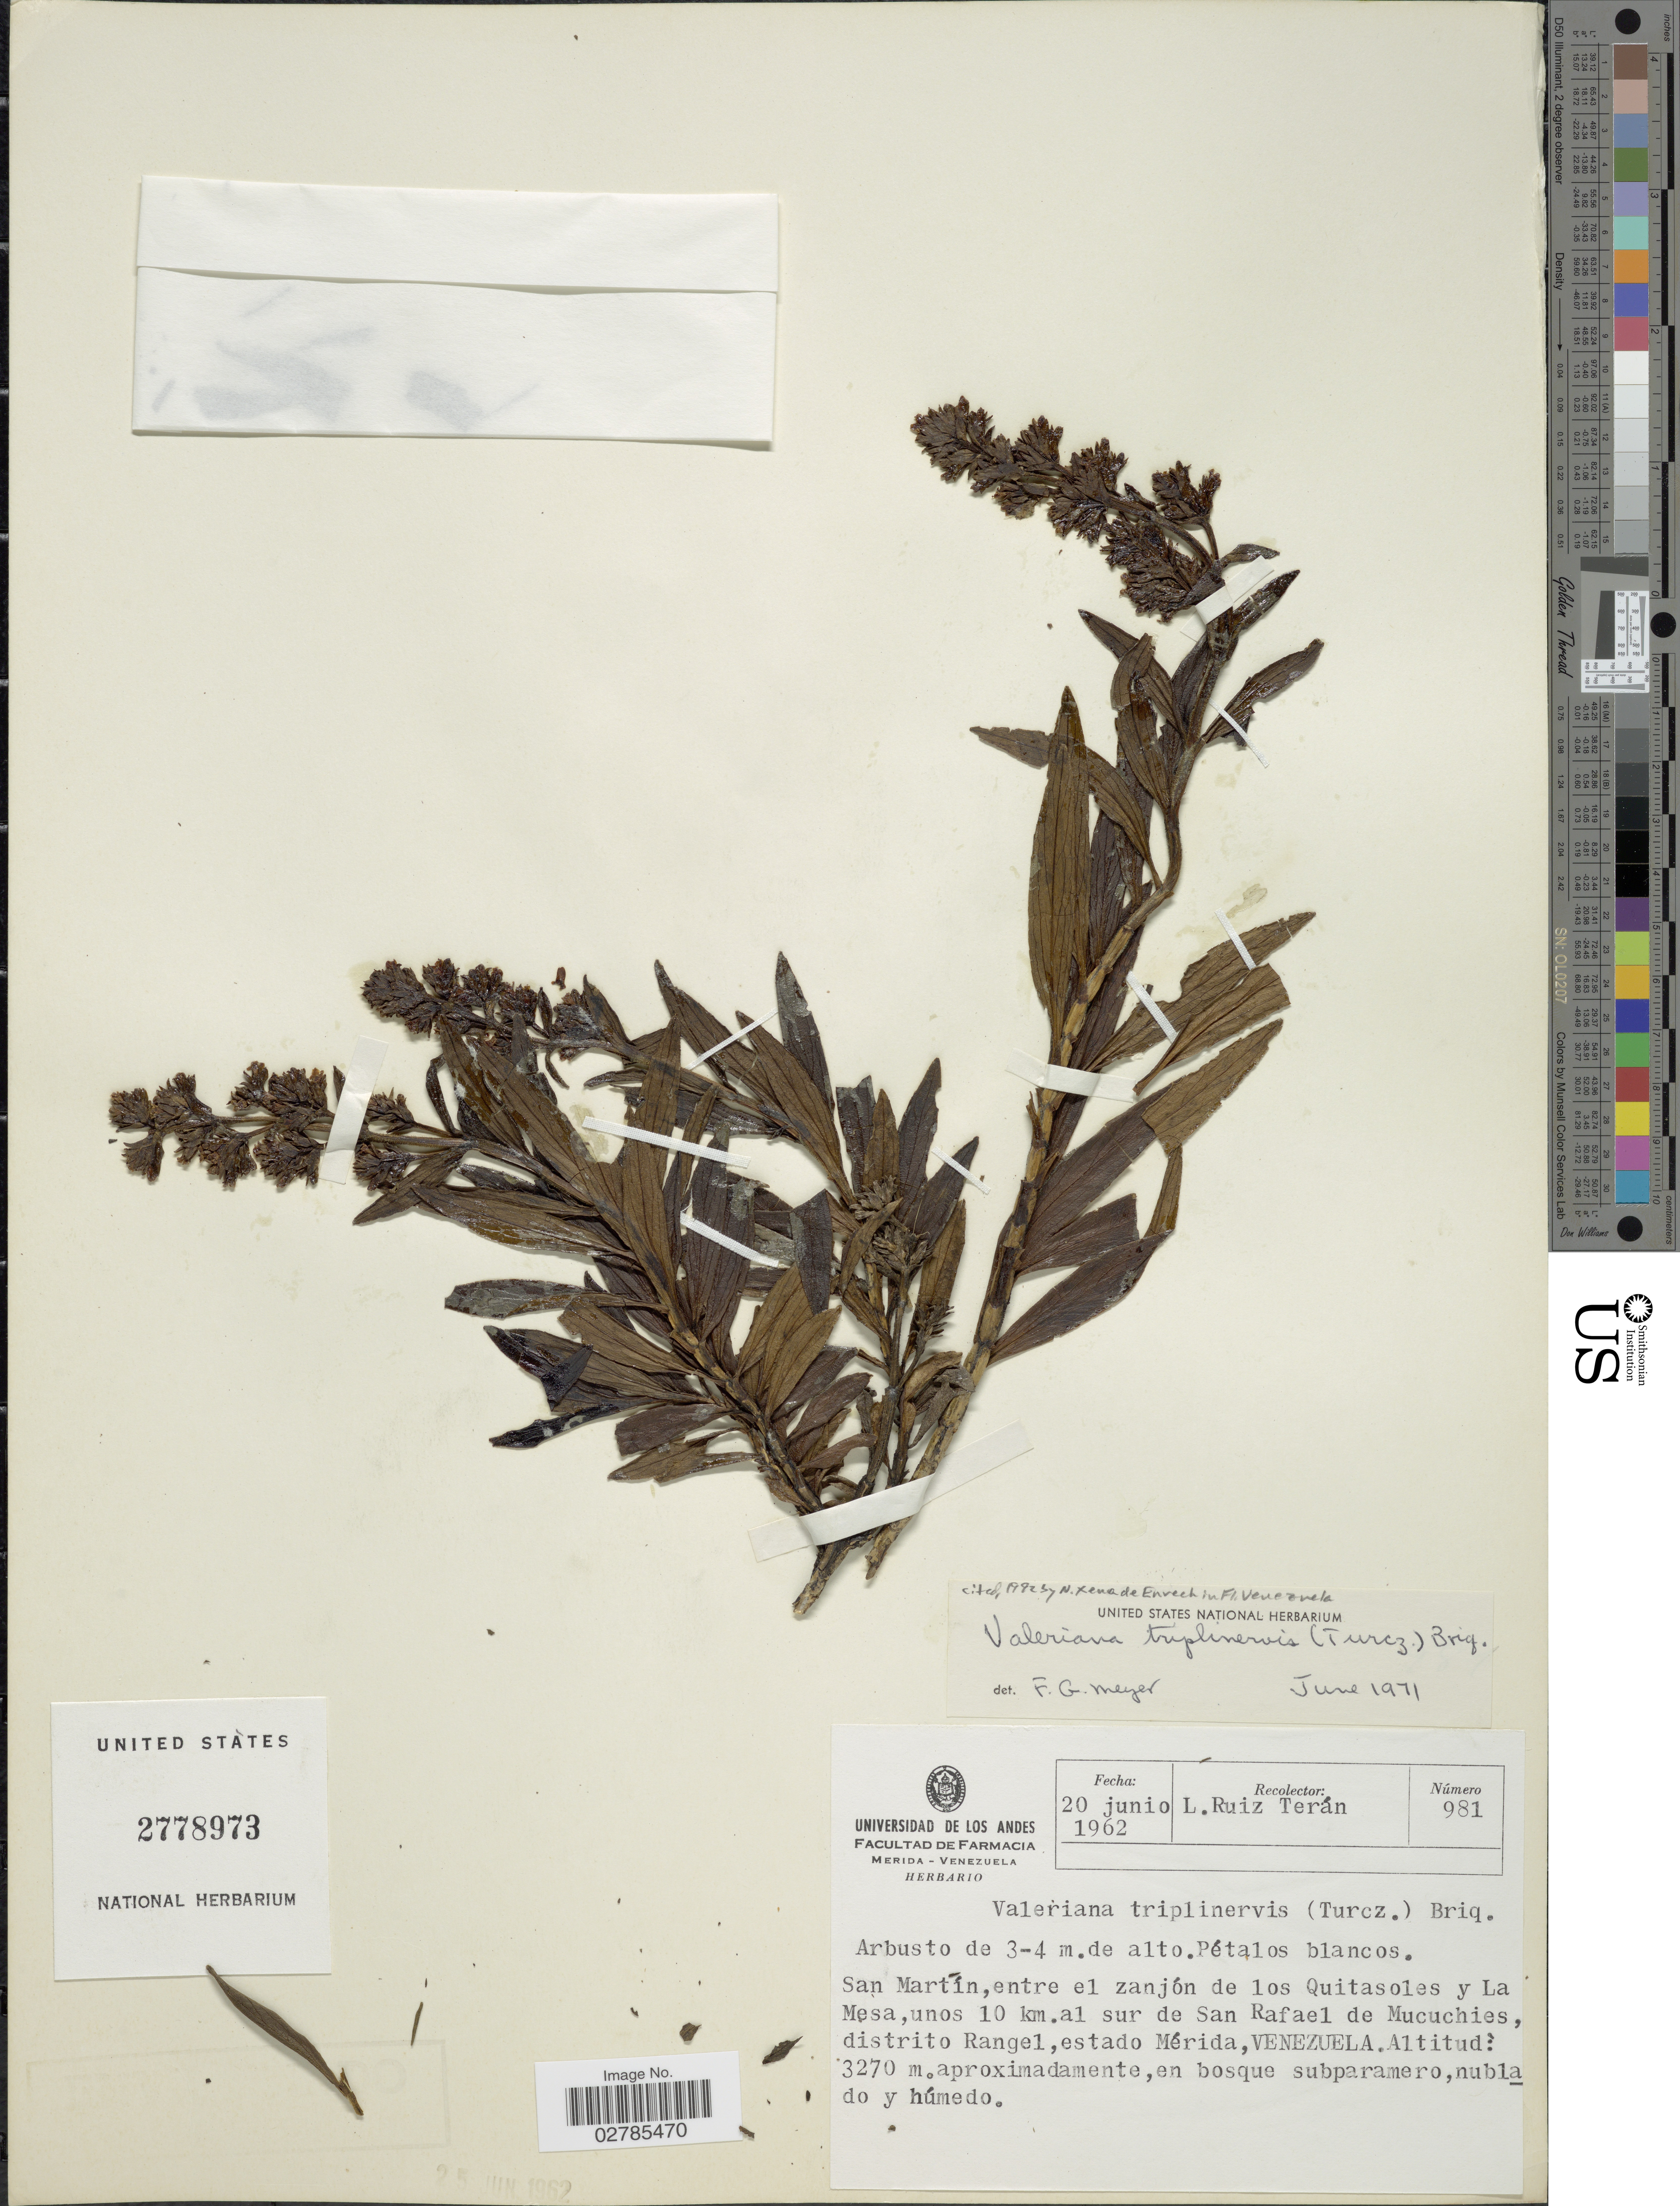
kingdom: Plantae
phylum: Tracheophyta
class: Magnoliopsida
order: Dipsacales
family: Caprifoliaceae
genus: Valeriana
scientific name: Valeriana triplinervis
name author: (Turcz.) Briq.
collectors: L. E. Ruíz-Terán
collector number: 981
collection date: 1962-06-20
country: Venezuela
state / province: Mérida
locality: Entre el zanjón de los Quitasoles y La Mesa, unos 10 km. al sur de San Rafael de Mucuchies, distrito Rangel, estado Mérida.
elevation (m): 3270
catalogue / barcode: US 2778973